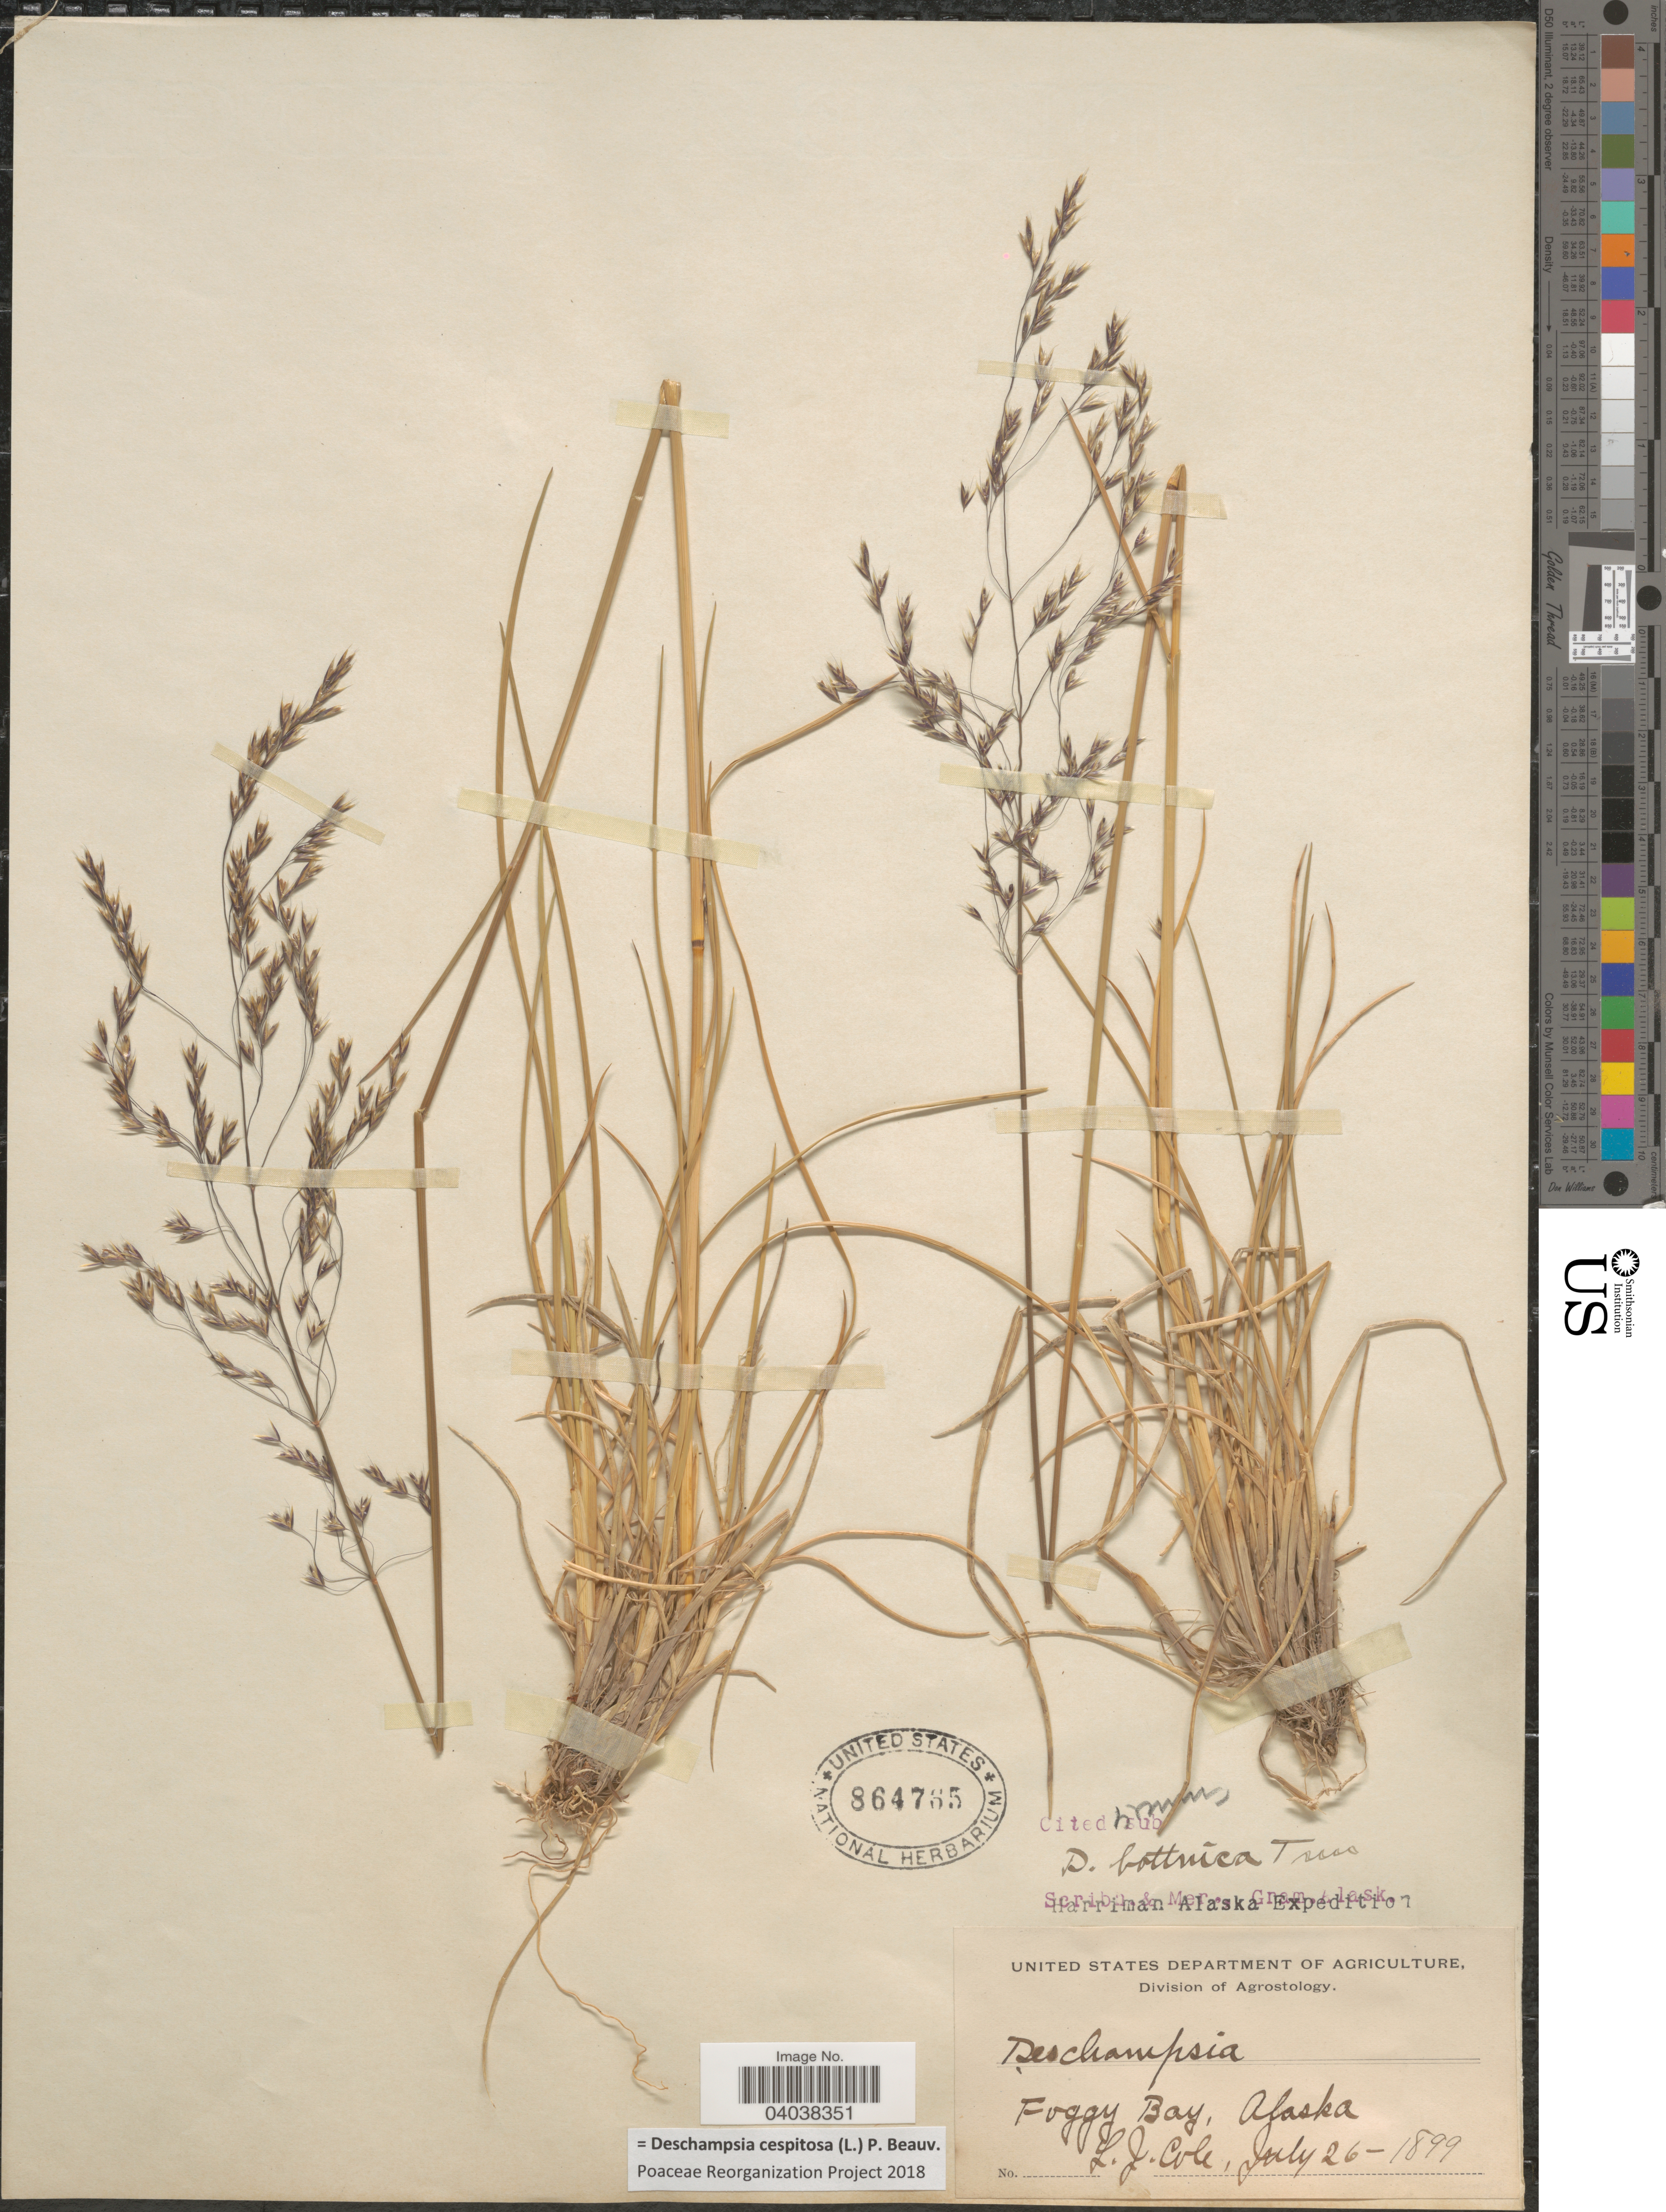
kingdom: Plantae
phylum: Tracheophyta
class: Liliopsida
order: Poales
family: Poaceae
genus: Deschampsia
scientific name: Deschampsia cespitosa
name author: (L.) P. Beauv.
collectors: L. Cole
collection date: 1899-07-26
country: United States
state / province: Alaska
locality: Foggy Bay.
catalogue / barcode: US 864765